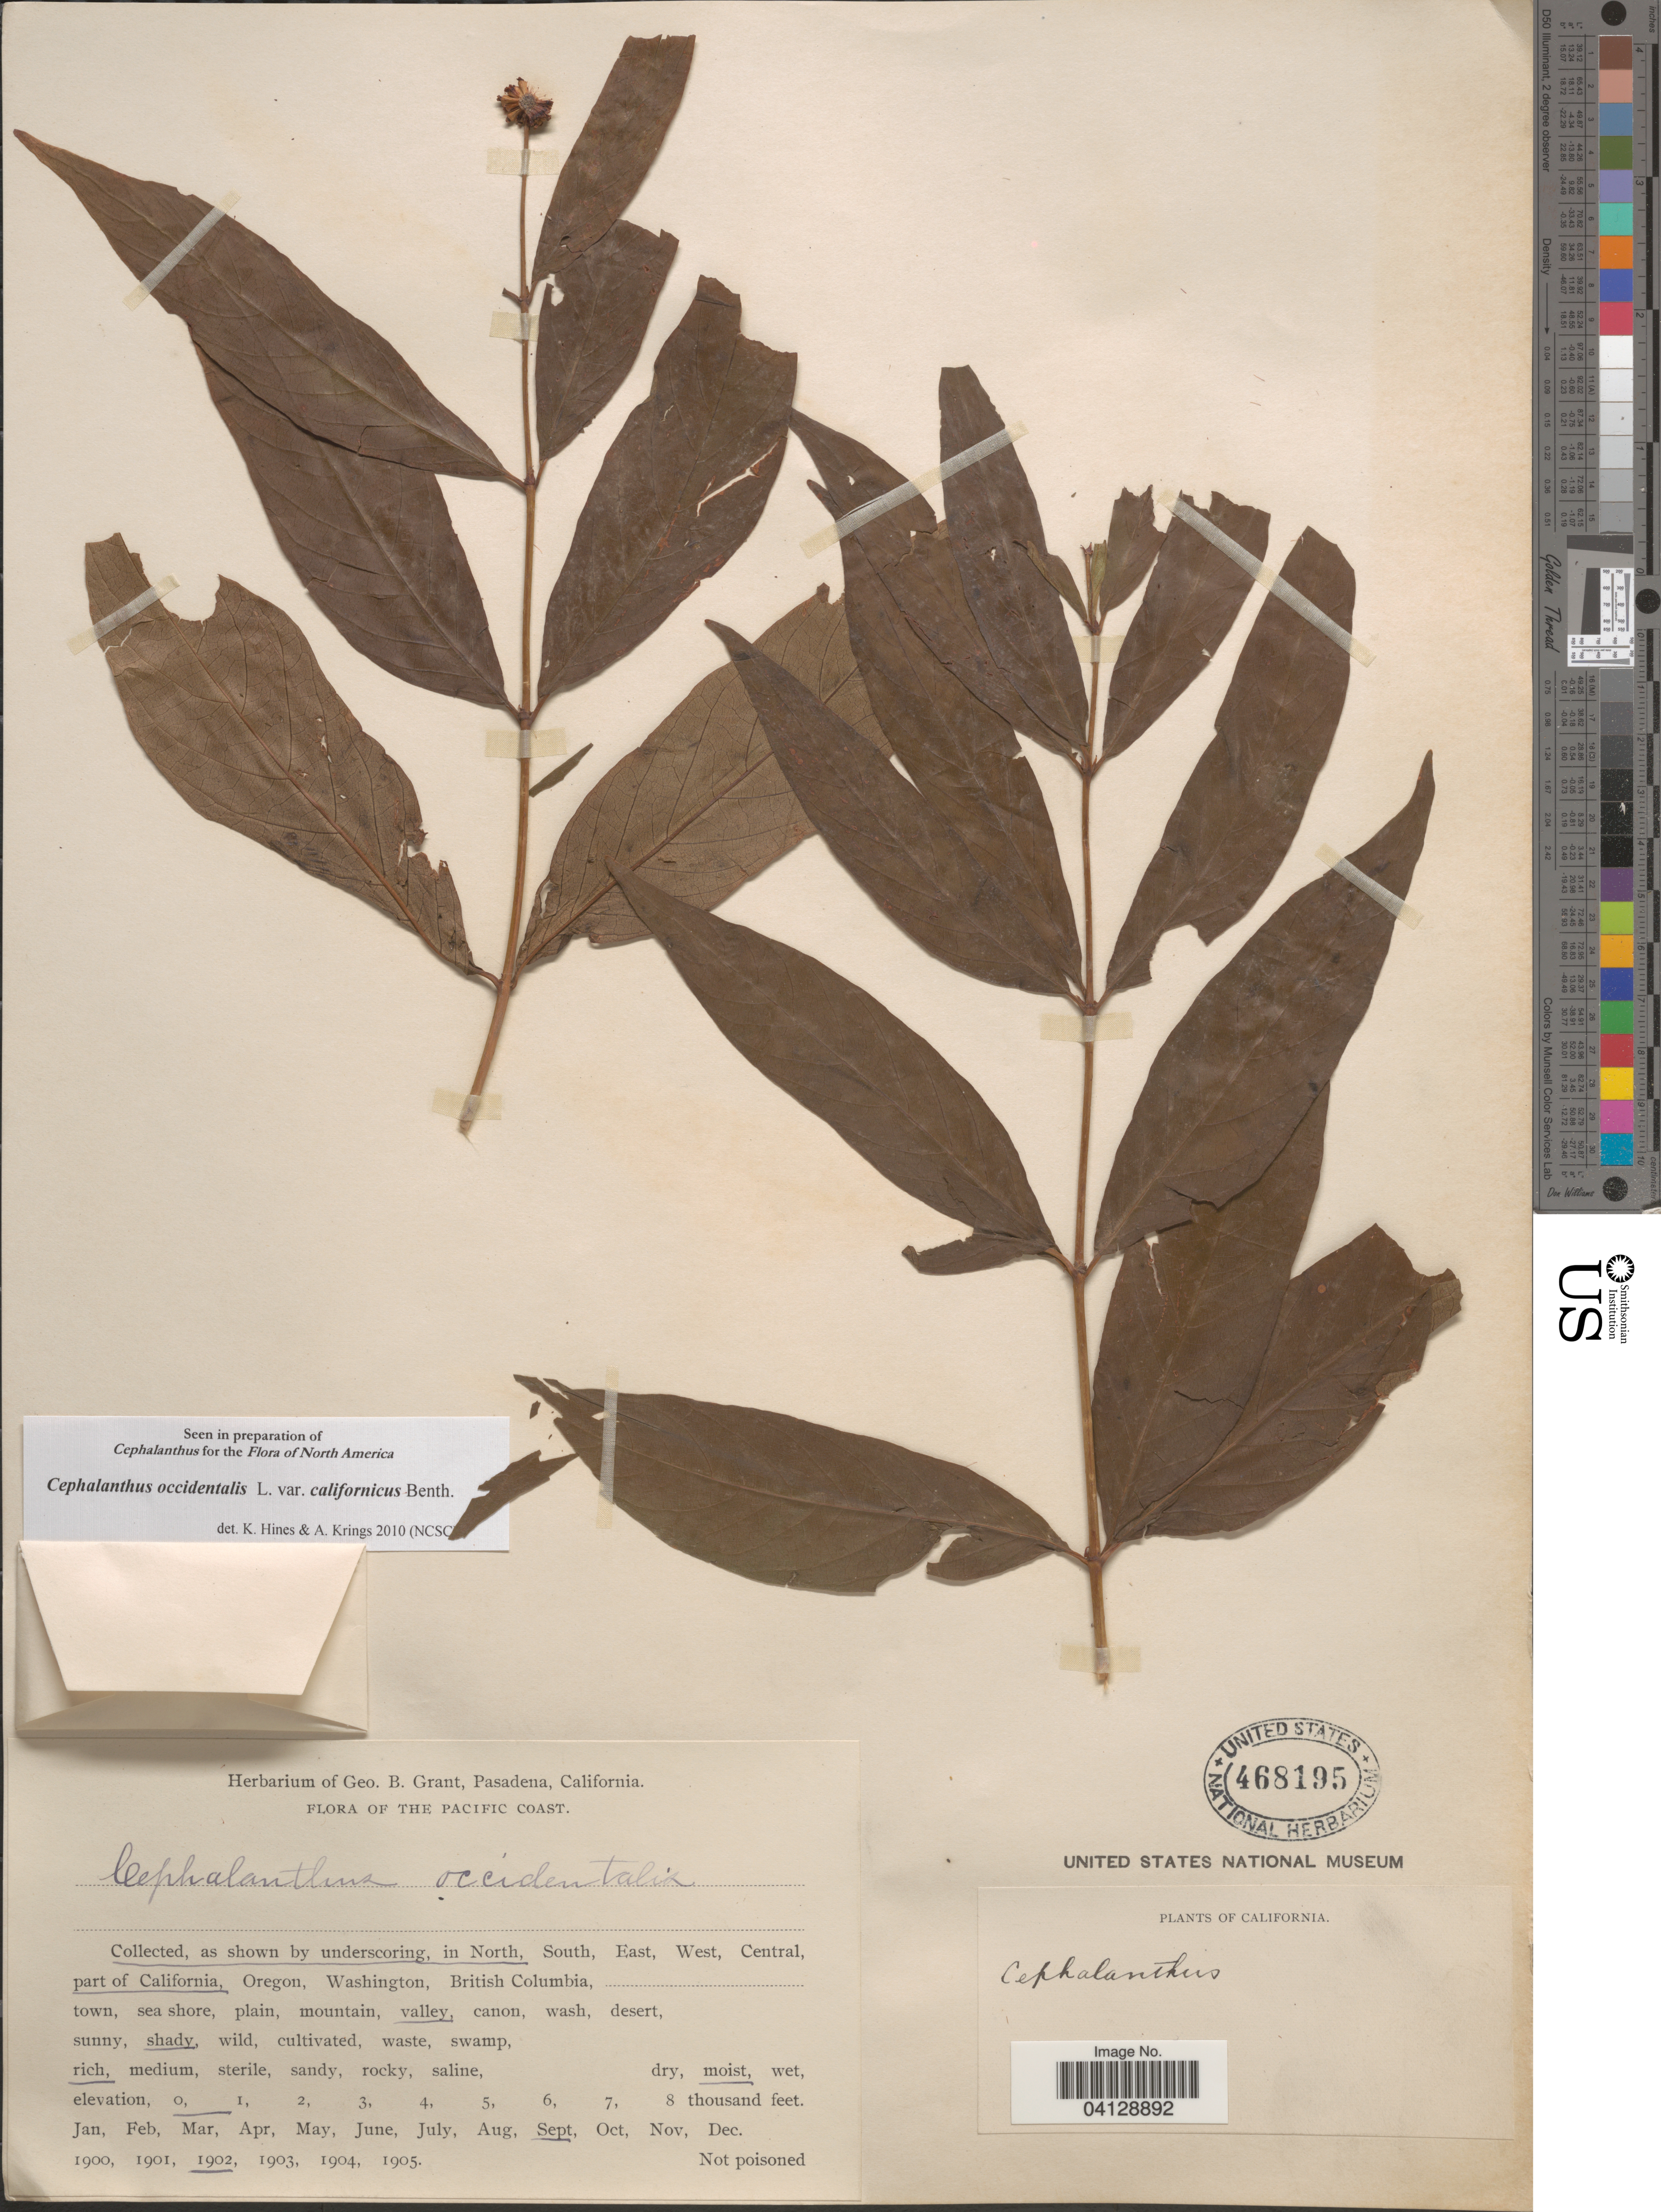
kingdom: Plantae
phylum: Tracheophyta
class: Magnoliopsida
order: Gentianales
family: Rubiaceae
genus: Cephalanthus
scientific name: Cephalanthus occidentalis var. californicus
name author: Benth.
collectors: ex herb. Geo. B. Grant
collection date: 1902-09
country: United States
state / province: California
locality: North part of California.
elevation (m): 0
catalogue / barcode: US 468195